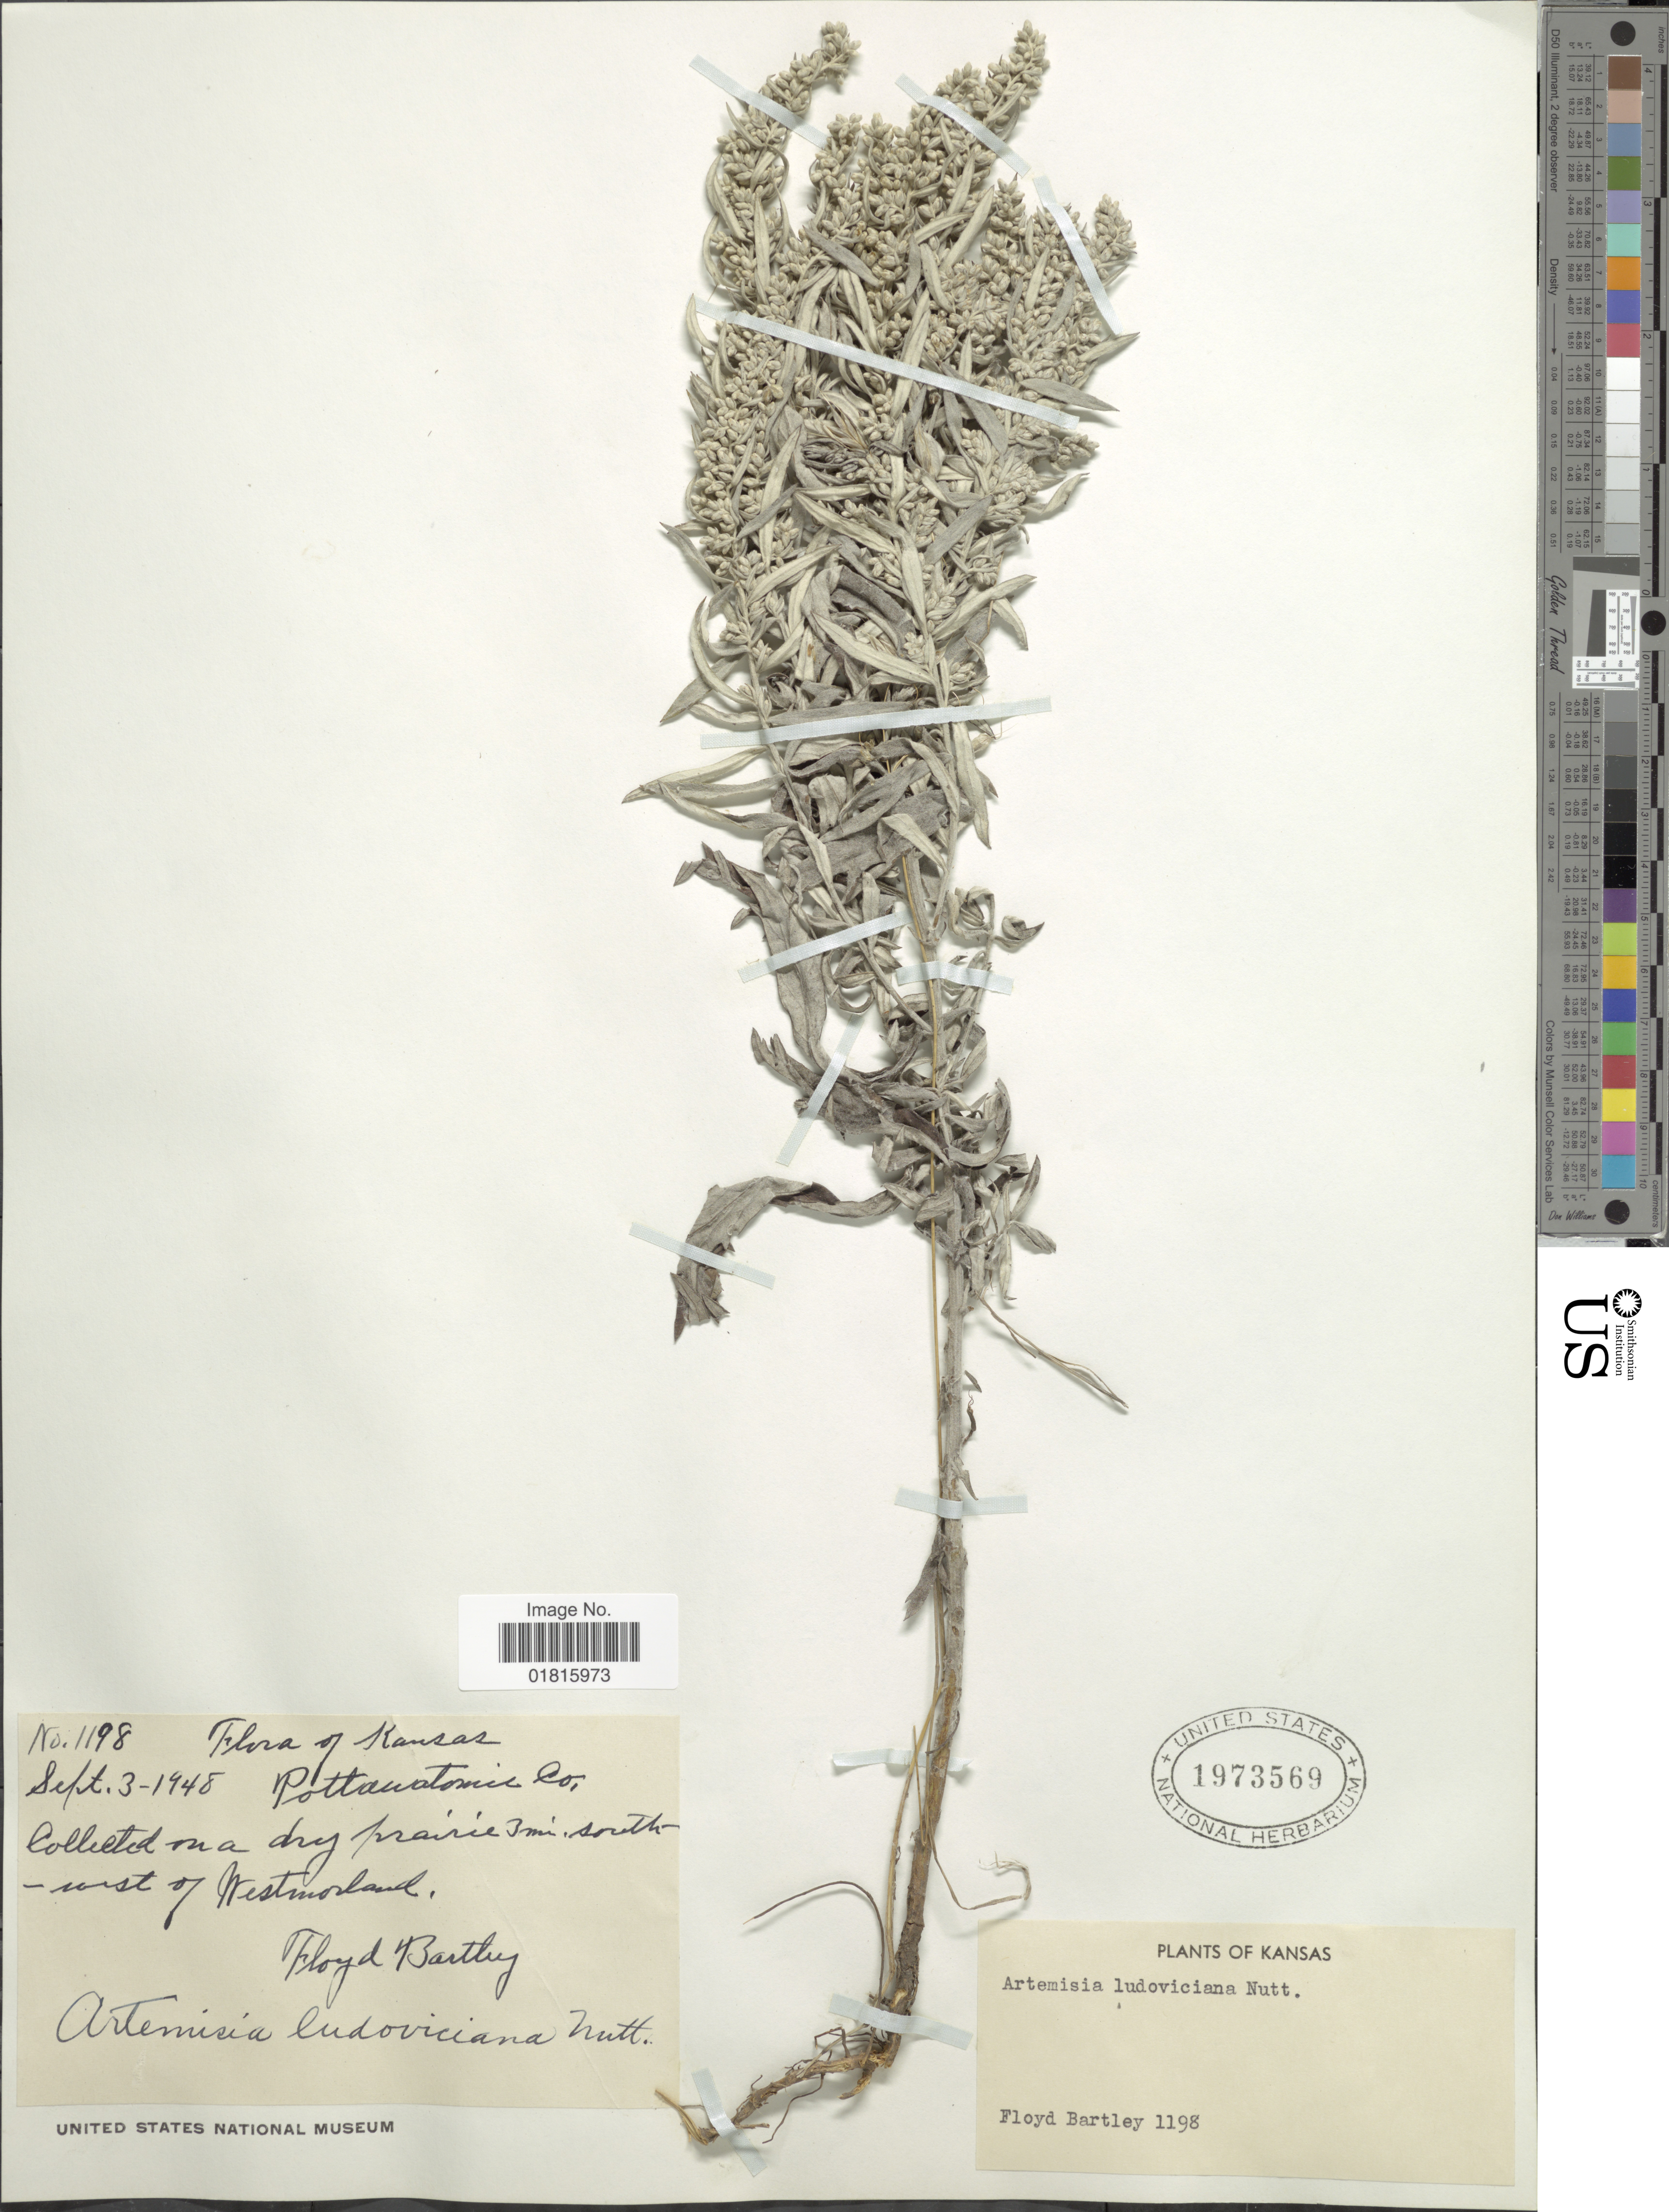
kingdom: Plantae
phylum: Tracheophyta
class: Magnoliopsida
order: Asterales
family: Asteraceae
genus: Artemisia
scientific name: Artemisia ludoviciana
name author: Nutt.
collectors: F. Bartley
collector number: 1198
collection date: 1948-09-03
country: United States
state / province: Kansas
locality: On a dry prairie 3 mi. southwest of Westmorland, Pottawatomie Co.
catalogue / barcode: US 1973569